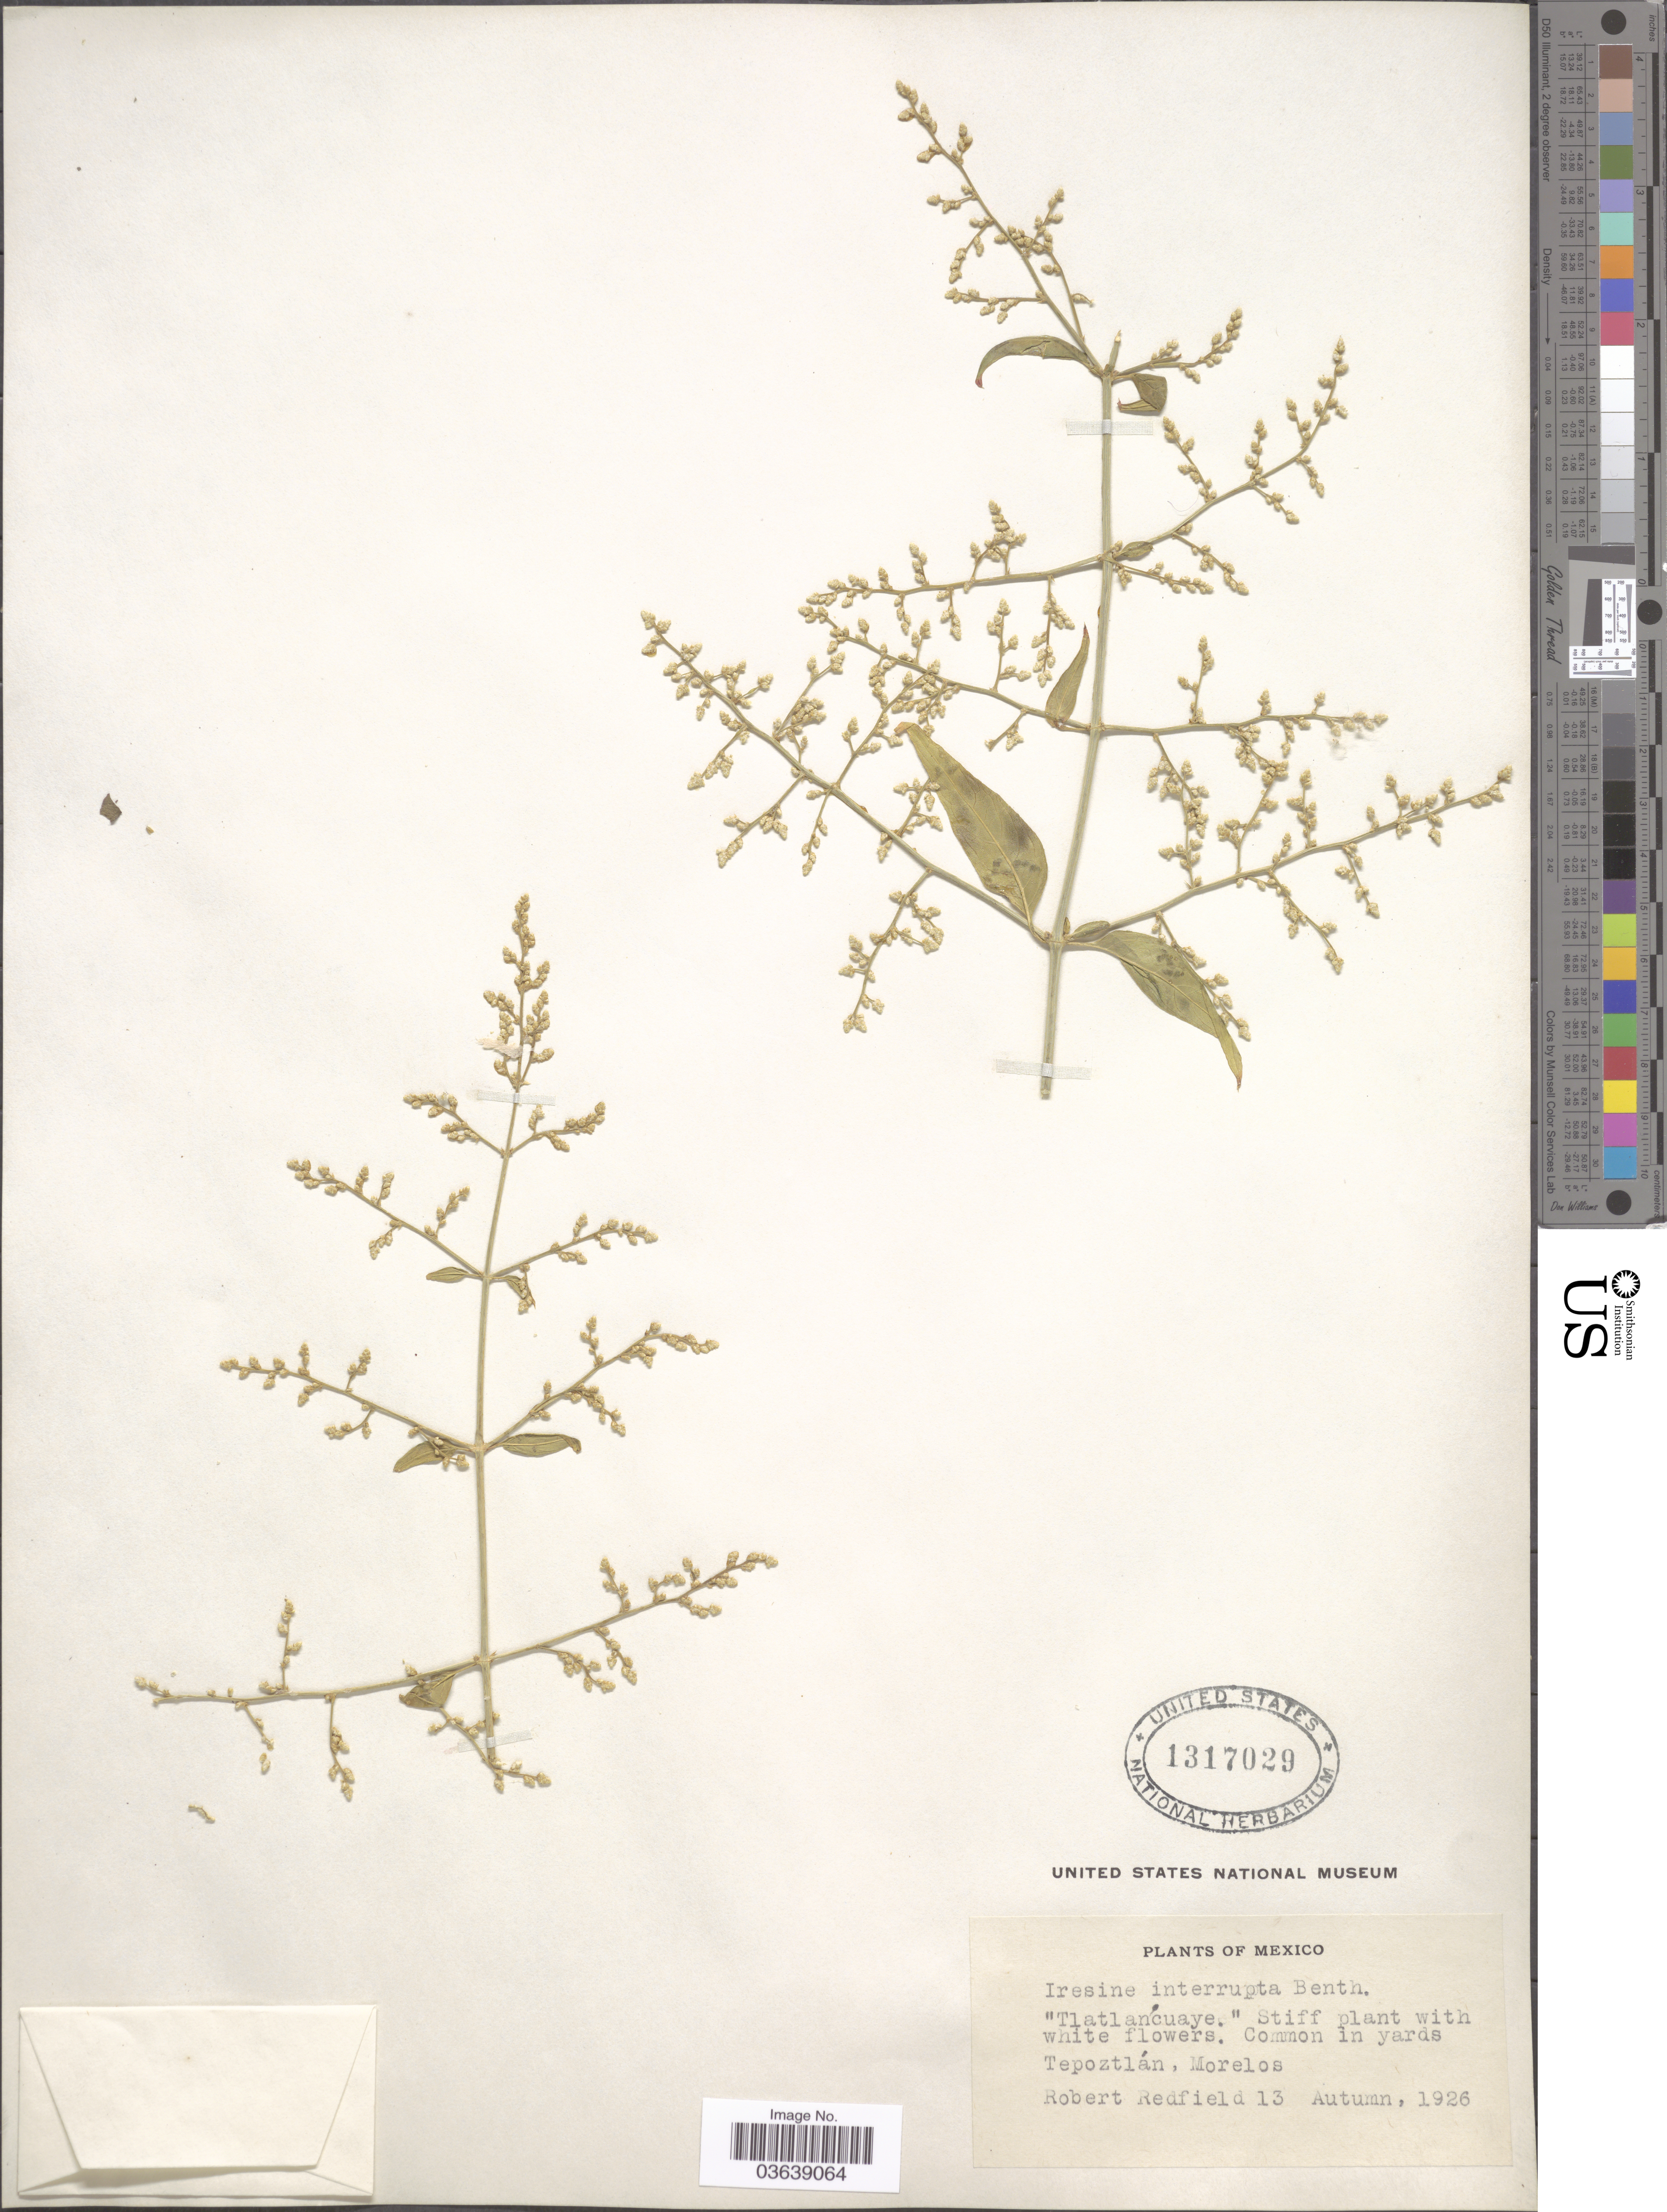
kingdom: Plantae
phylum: Tracheophyta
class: Magnoliopsida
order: Caryophyllales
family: Amaranthaceae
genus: Iresine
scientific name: Iresine interrupta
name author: Benth.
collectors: R. Redfield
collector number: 13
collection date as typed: Autumn, 1926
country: Mexico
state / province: Morelos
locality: Tepoztlán.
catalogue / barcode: US 1317029